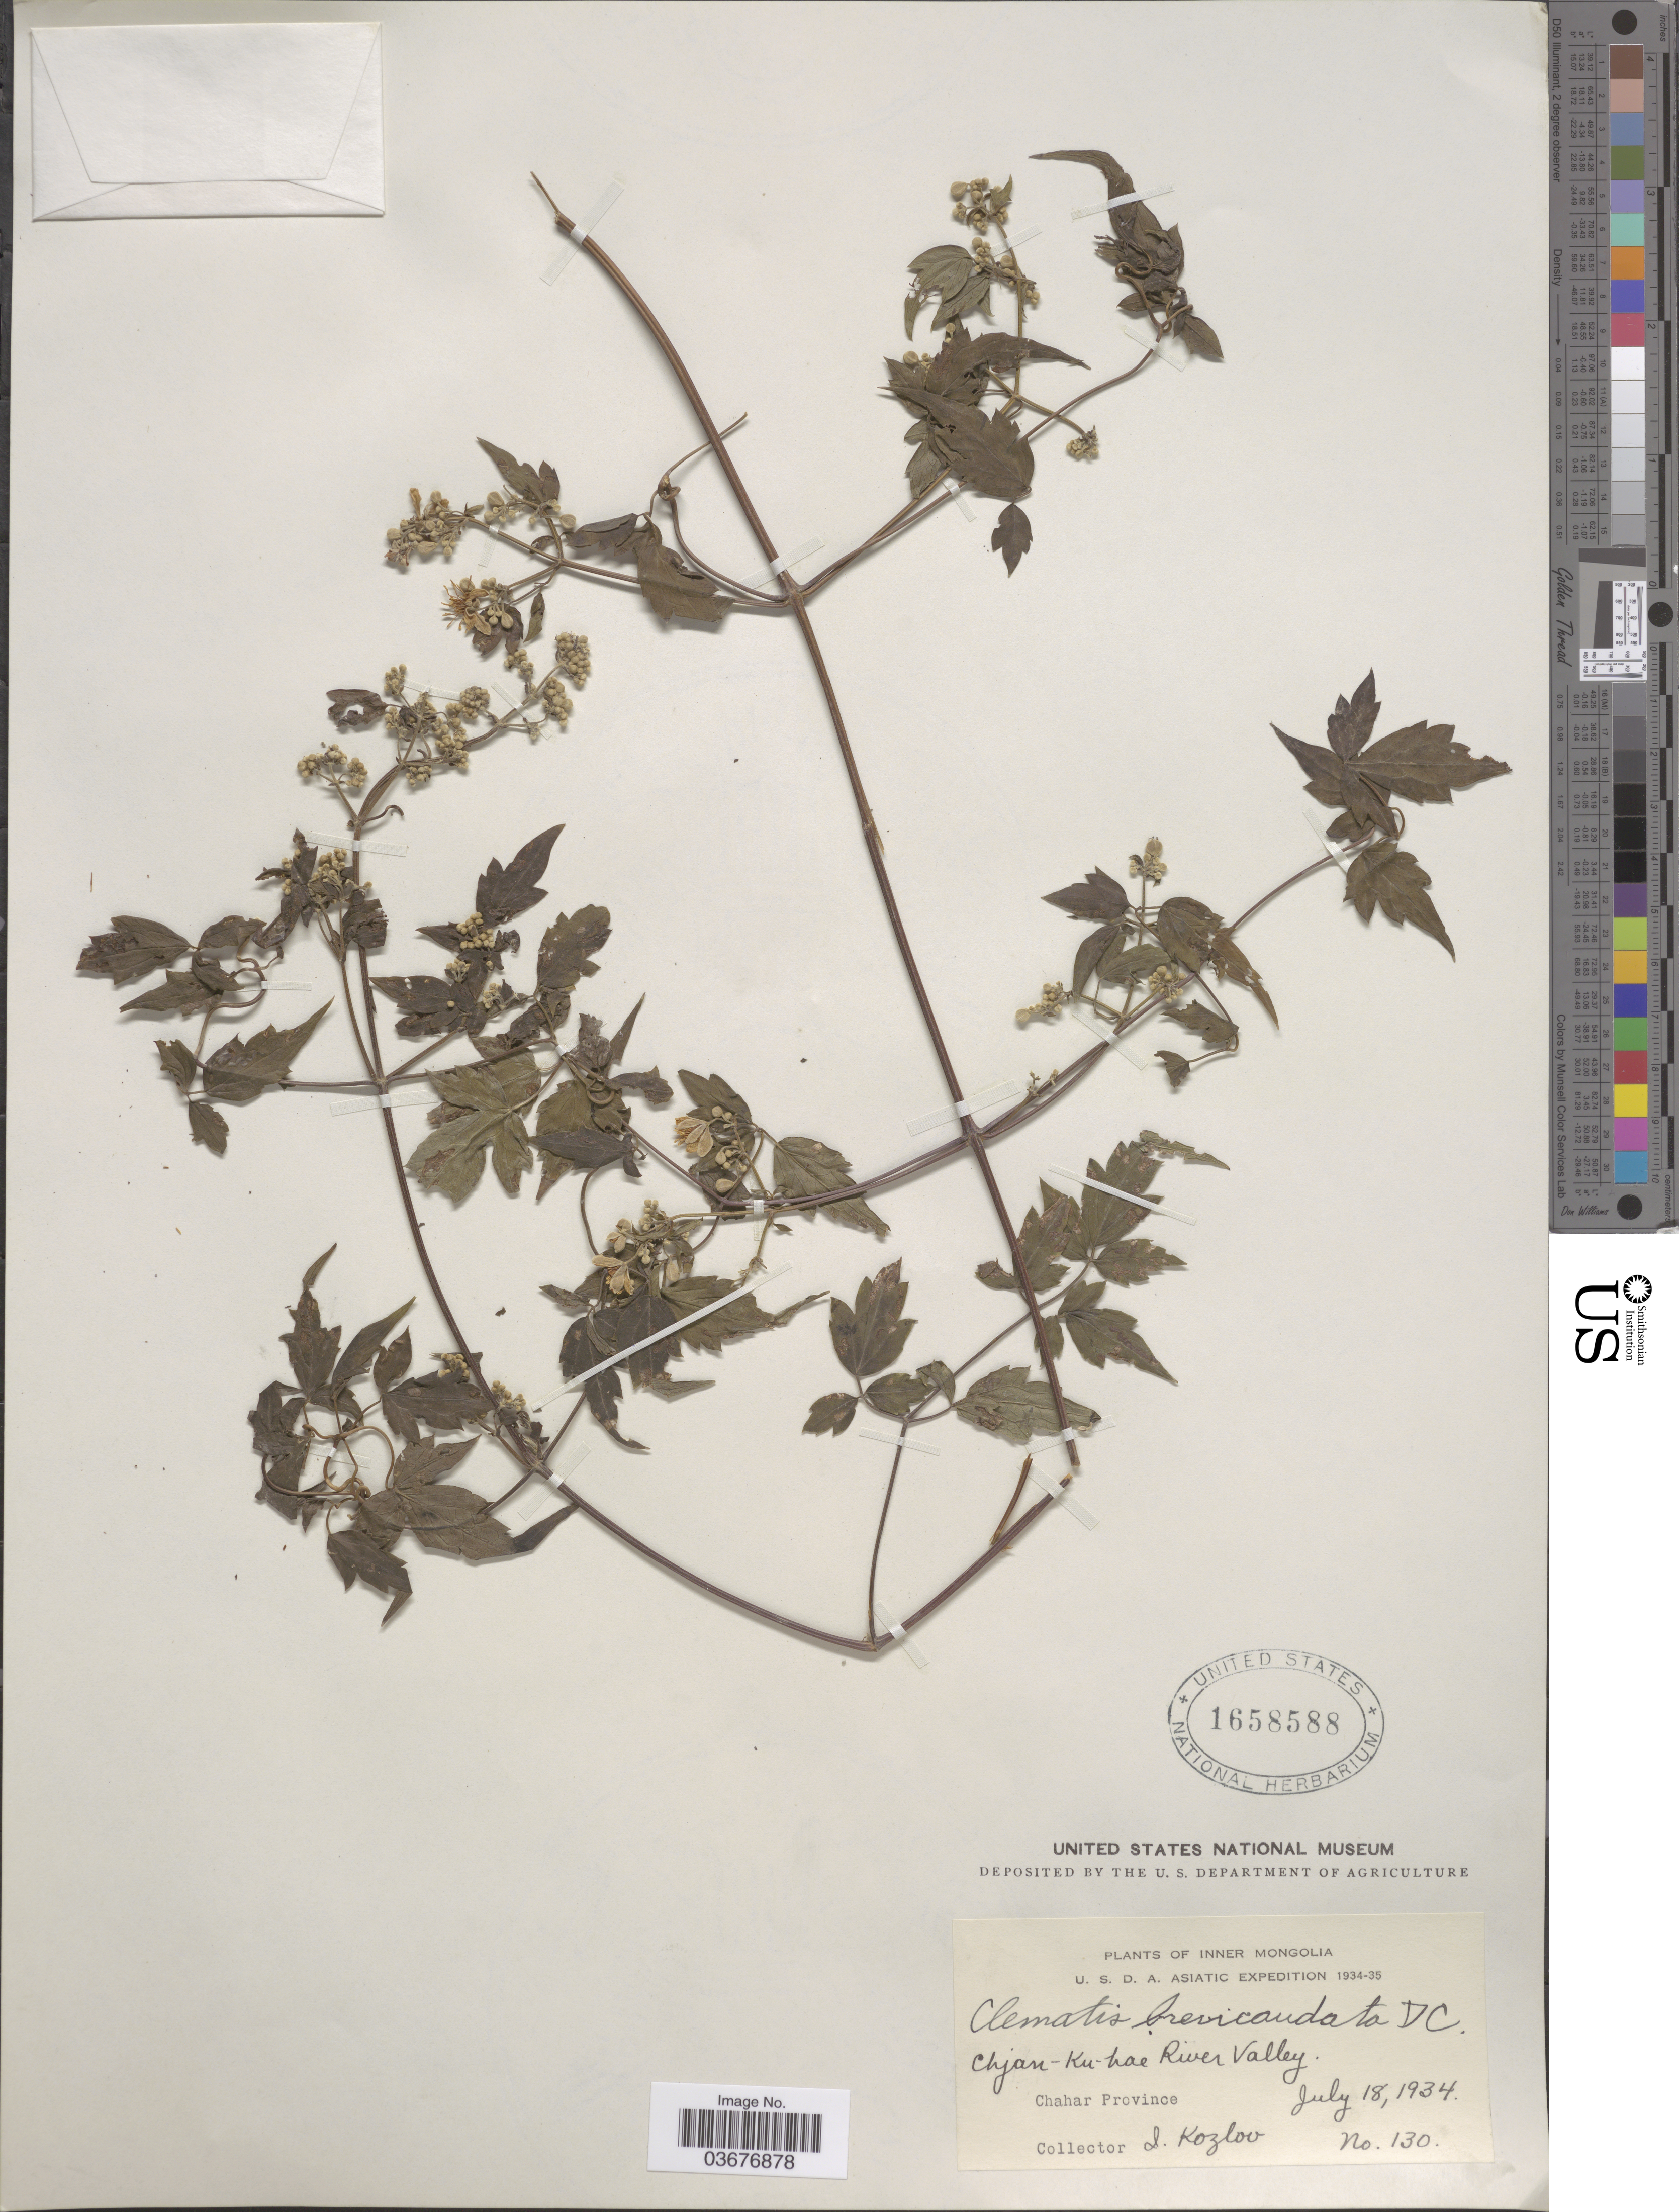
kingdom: Plantae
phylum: Tracheophyta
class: Magnoliopsida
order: Ranunculales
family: Ranunculaceae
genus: Clematis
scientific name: Clematis brevicaudata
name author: DC.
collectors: I. Kozlov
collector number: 130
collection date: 1934-07-18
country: China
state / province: Nei Monggol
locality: Inner Mongolia. Chjan-ku-hae River Valley. Chahar Province.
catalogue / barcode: US 1658588